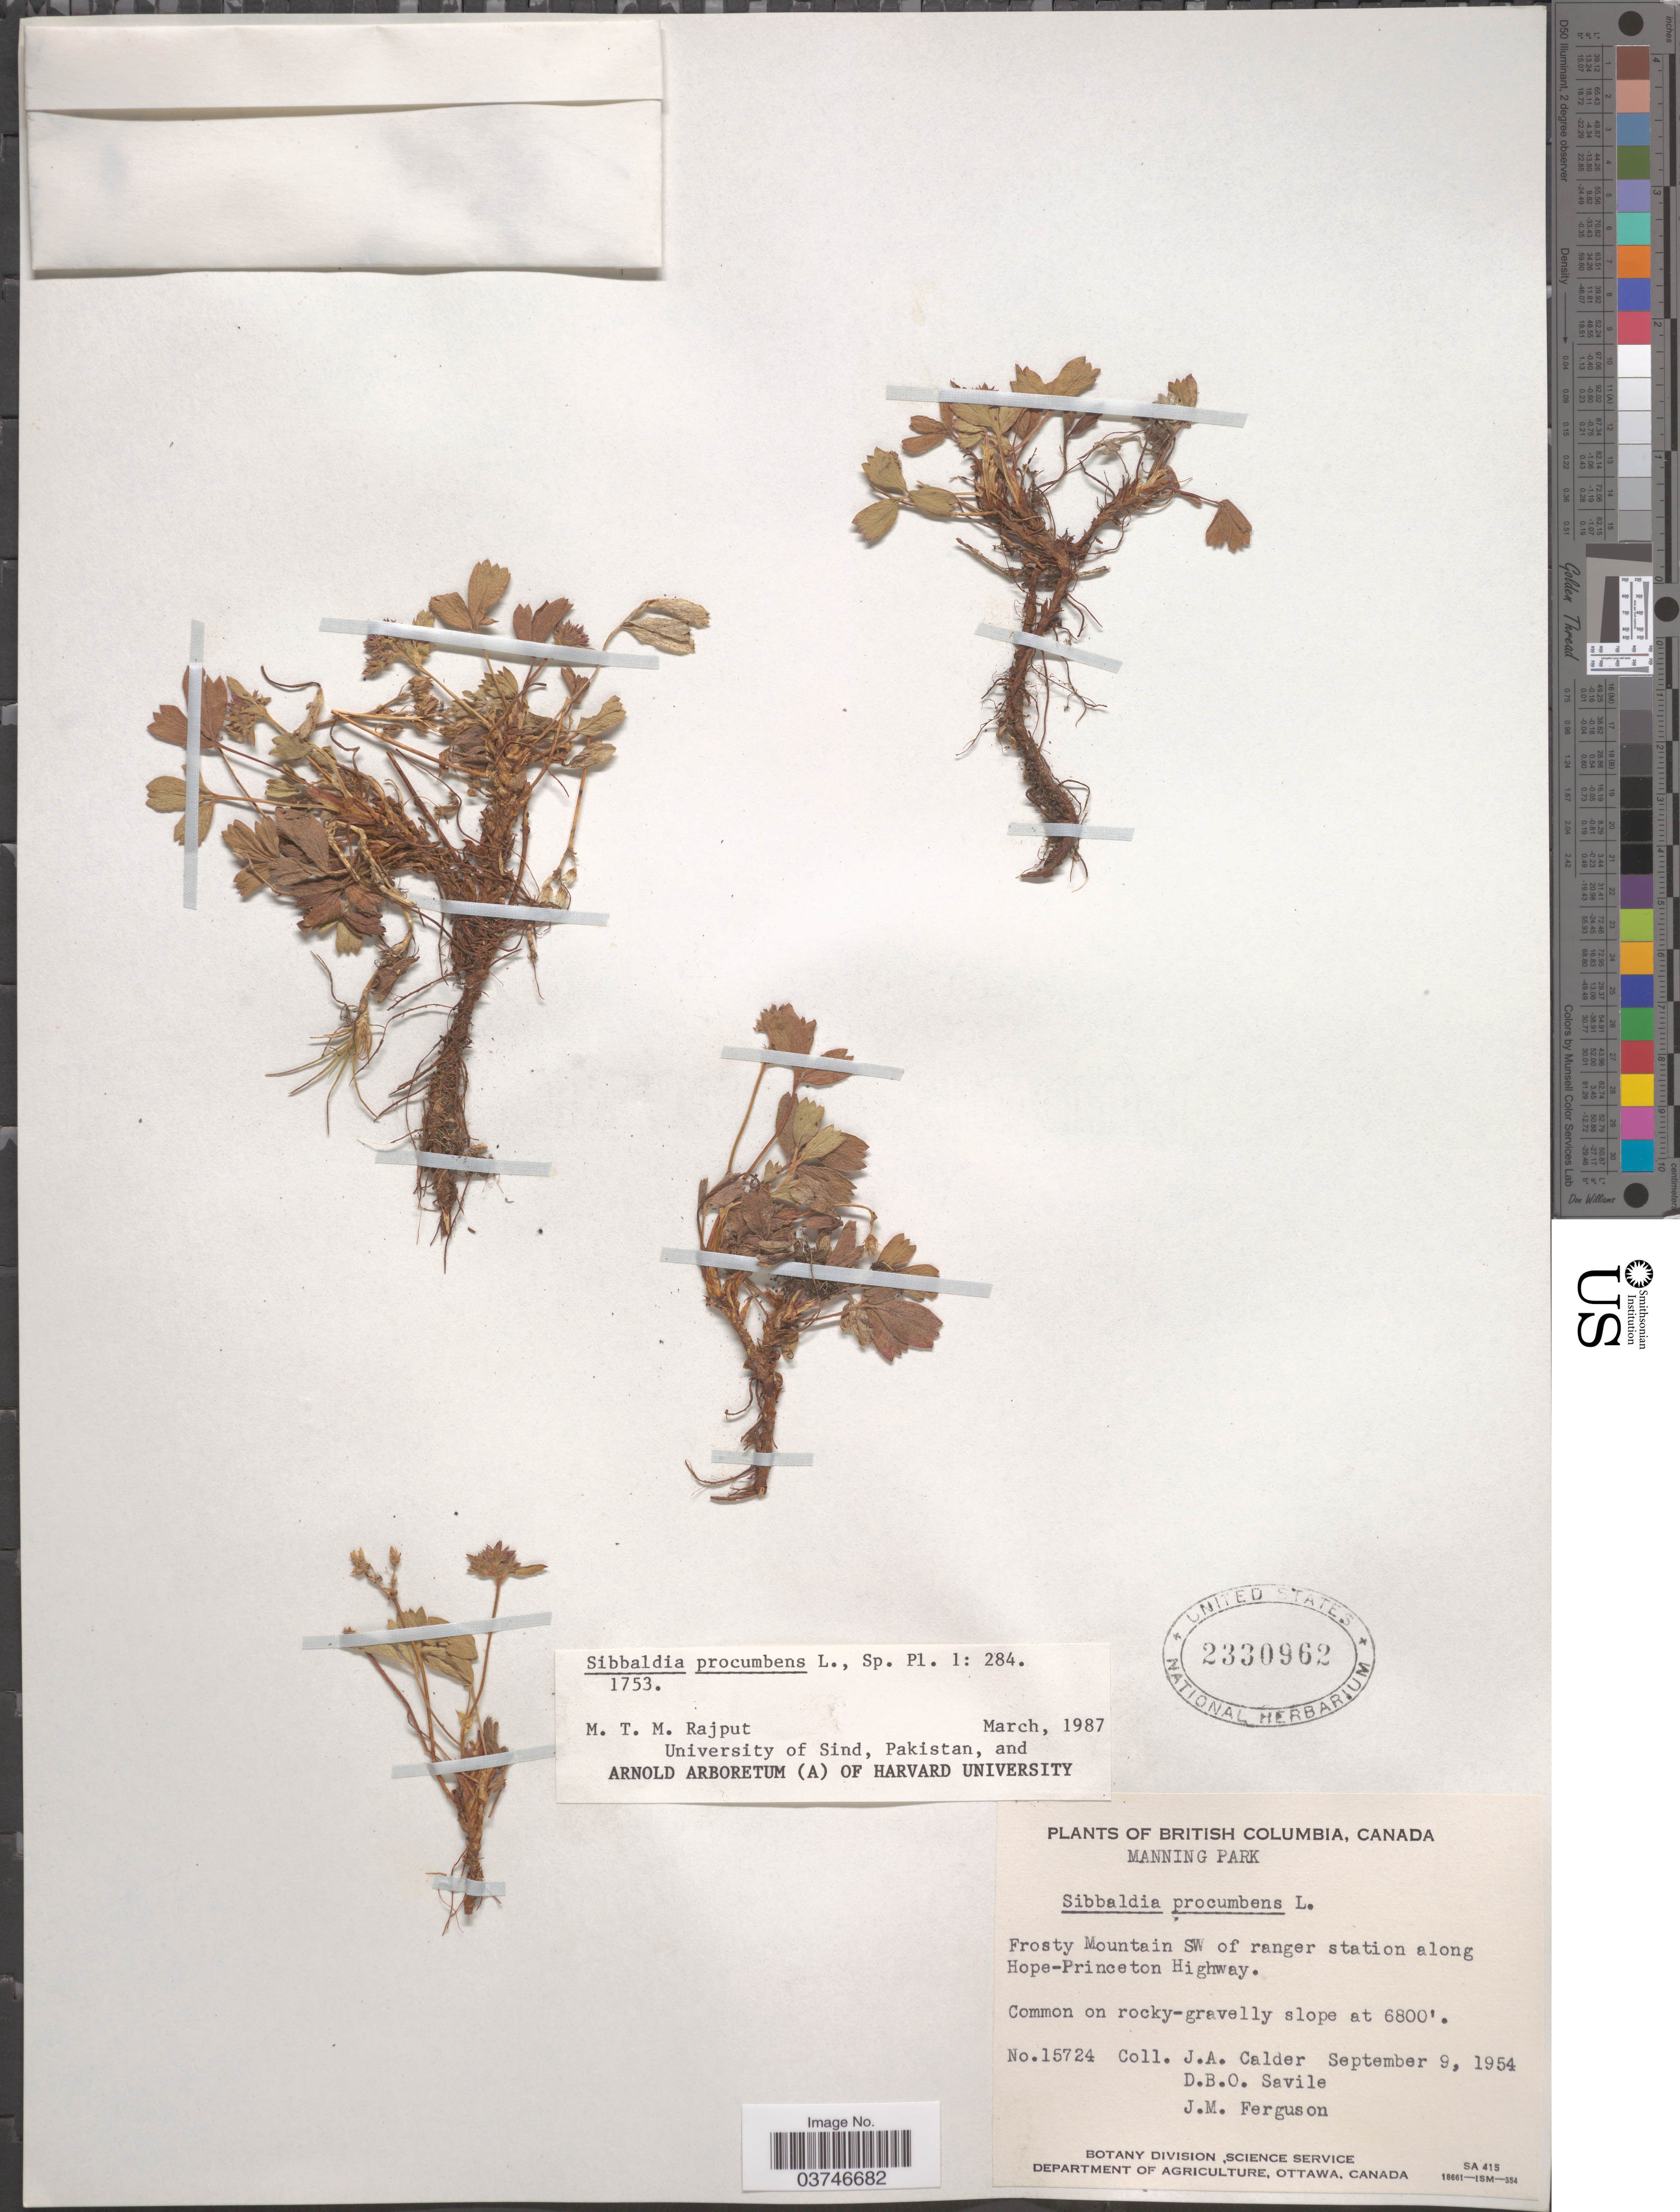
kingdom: Plantae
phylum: Tracheophyta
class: Magnoliopsida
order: Rosales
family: Rosaceae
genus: Sibbaldia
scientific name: Sibbaldia procumbens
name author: L.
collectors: J. A. Calder, D. Savile & J. M. Ferguson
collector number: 15724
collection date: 1954-09-09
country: Canada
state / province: British Columbia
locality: Manning Park. Frosty Mountain SW of ranger station along Hope-Princeton Highway.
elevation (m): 2073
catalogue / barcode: US 2330962